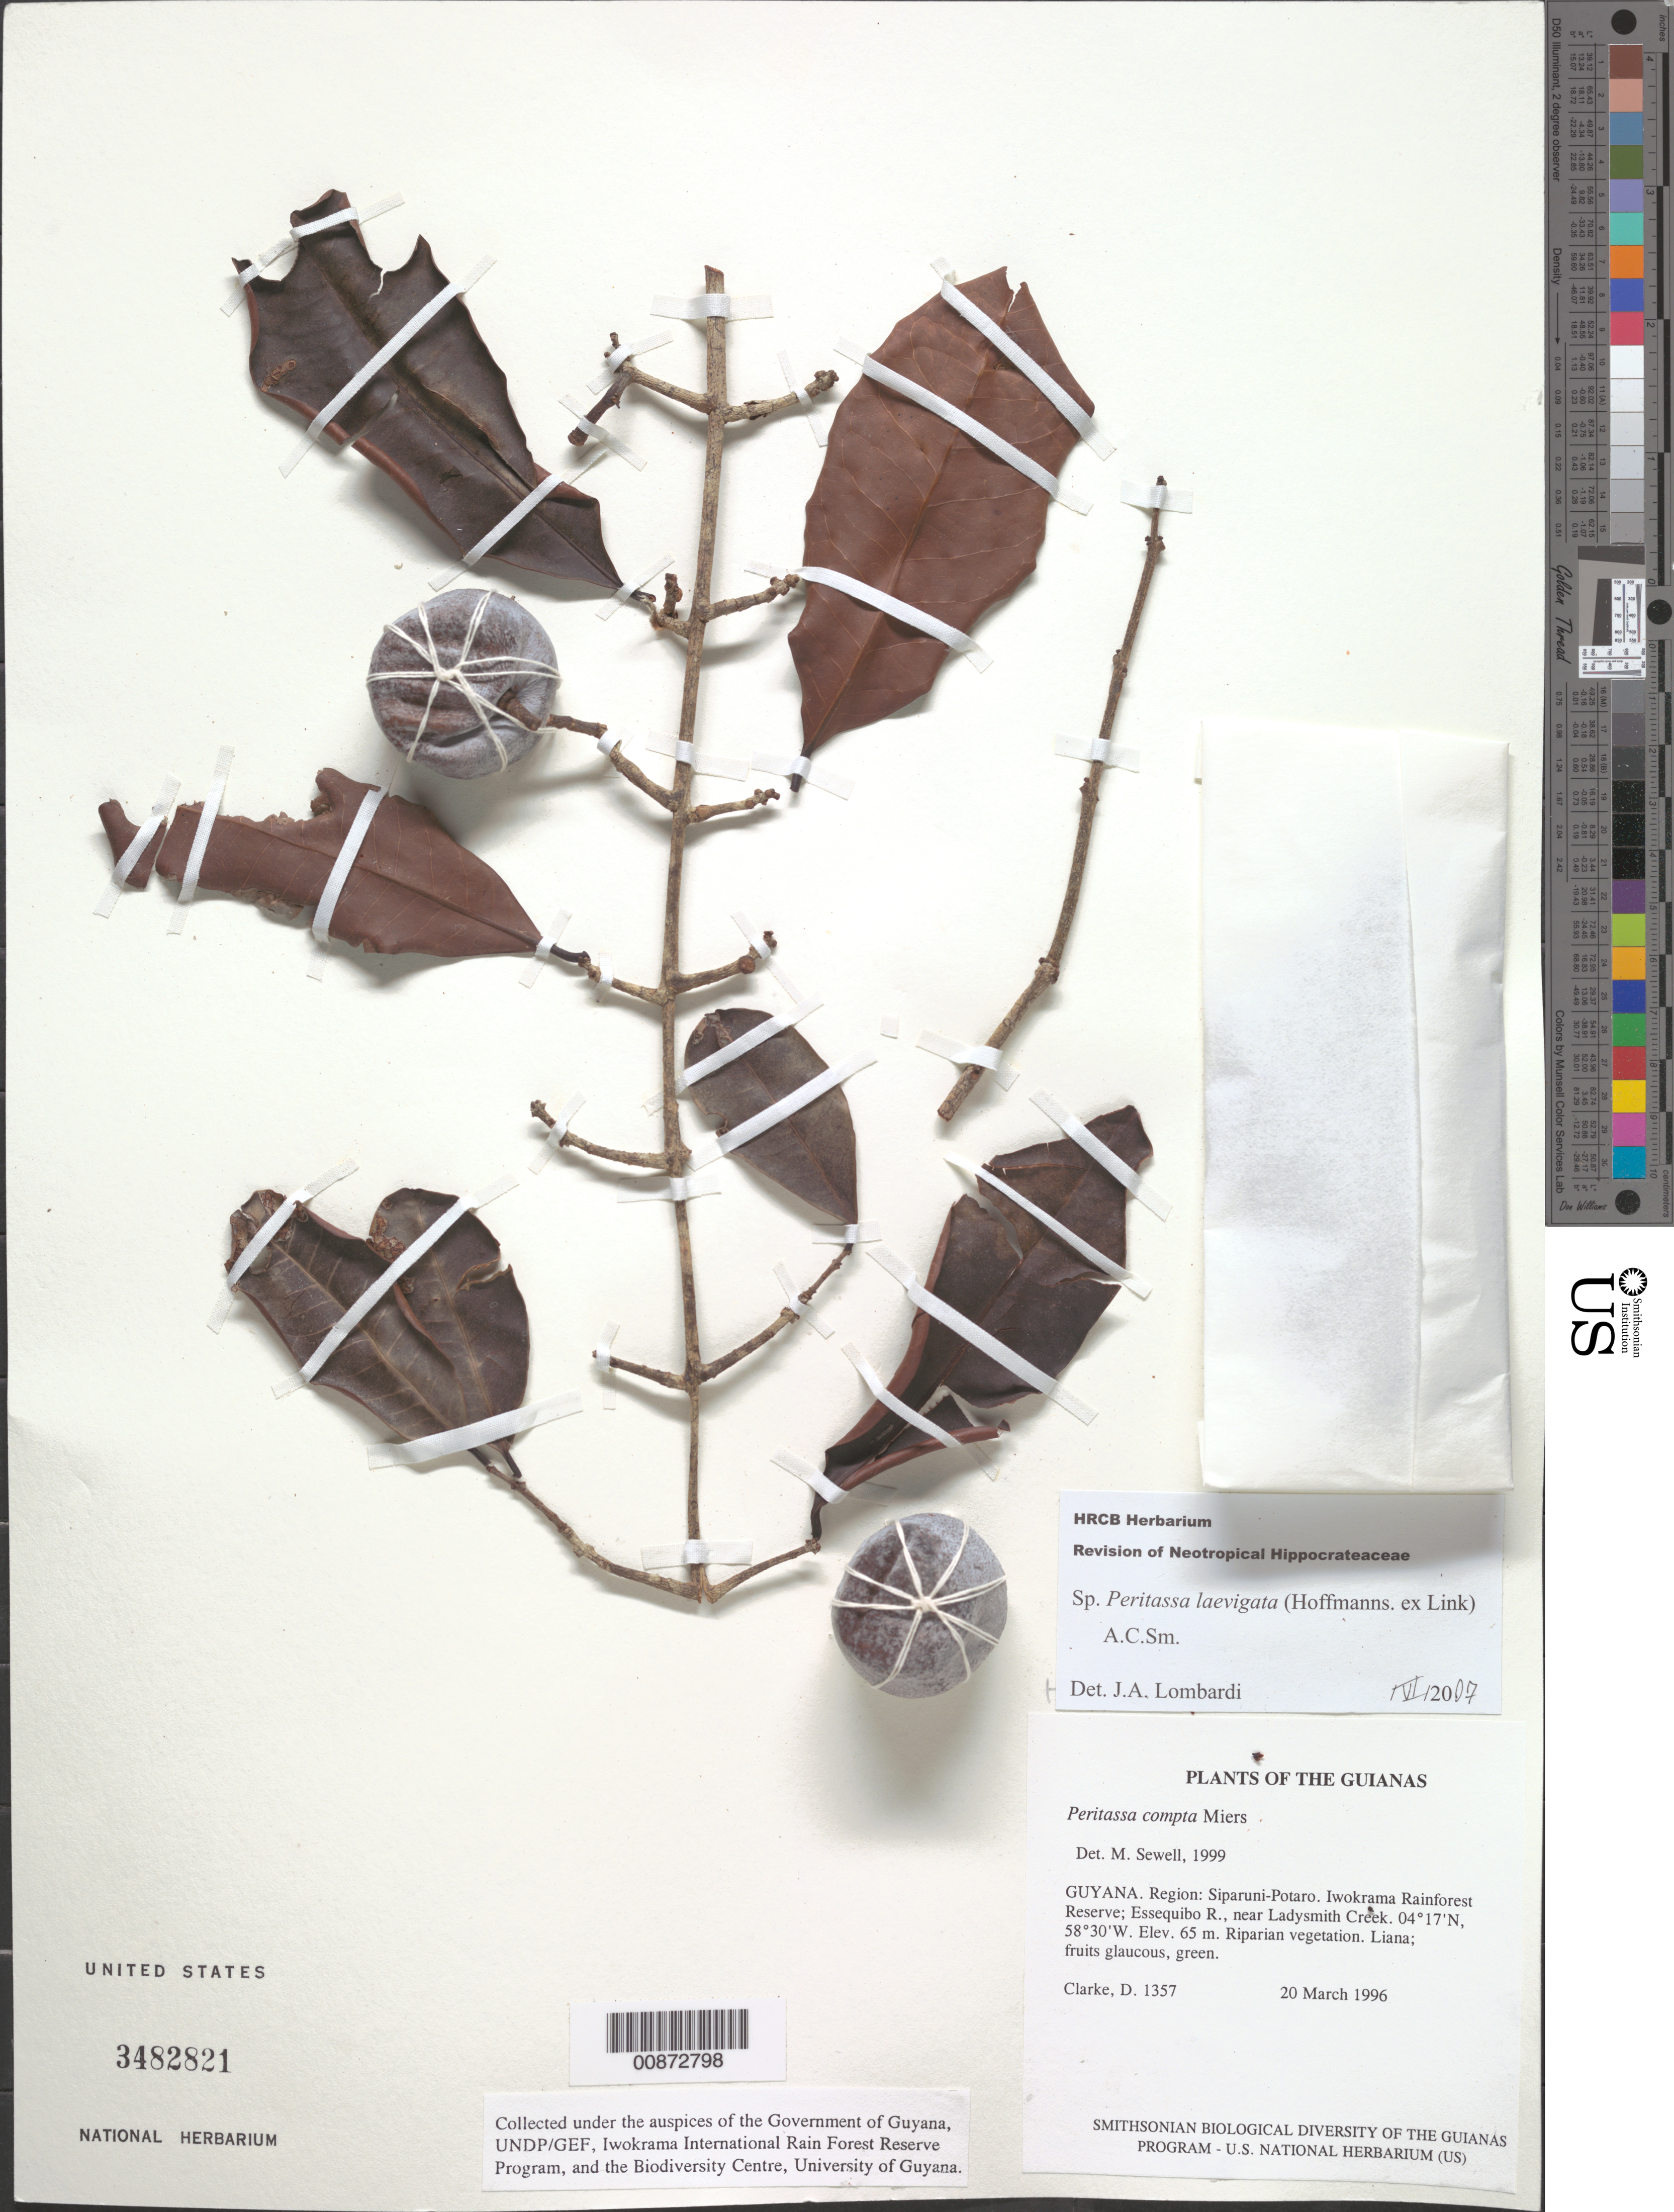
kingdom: Plantae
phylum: Tracheophyta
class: Magnoliopsida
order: Celastrales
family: Celastraceae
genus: Peritassa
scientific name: Peritassa laevigata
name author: (Hoffmanns. ex Link) A.C. Sm.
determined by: Lombardi, Julio A.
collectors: H. D. Clarke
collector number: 1357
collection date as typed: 20 March 1996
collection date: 1996-03-20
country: Guyana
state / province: Potaro-Siparuni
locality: Iwokrama Rainforest Reserve; Essequibo R., near Ladysmith Creek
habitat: Riparian vegetation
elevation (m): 65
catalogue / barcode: US 3482821